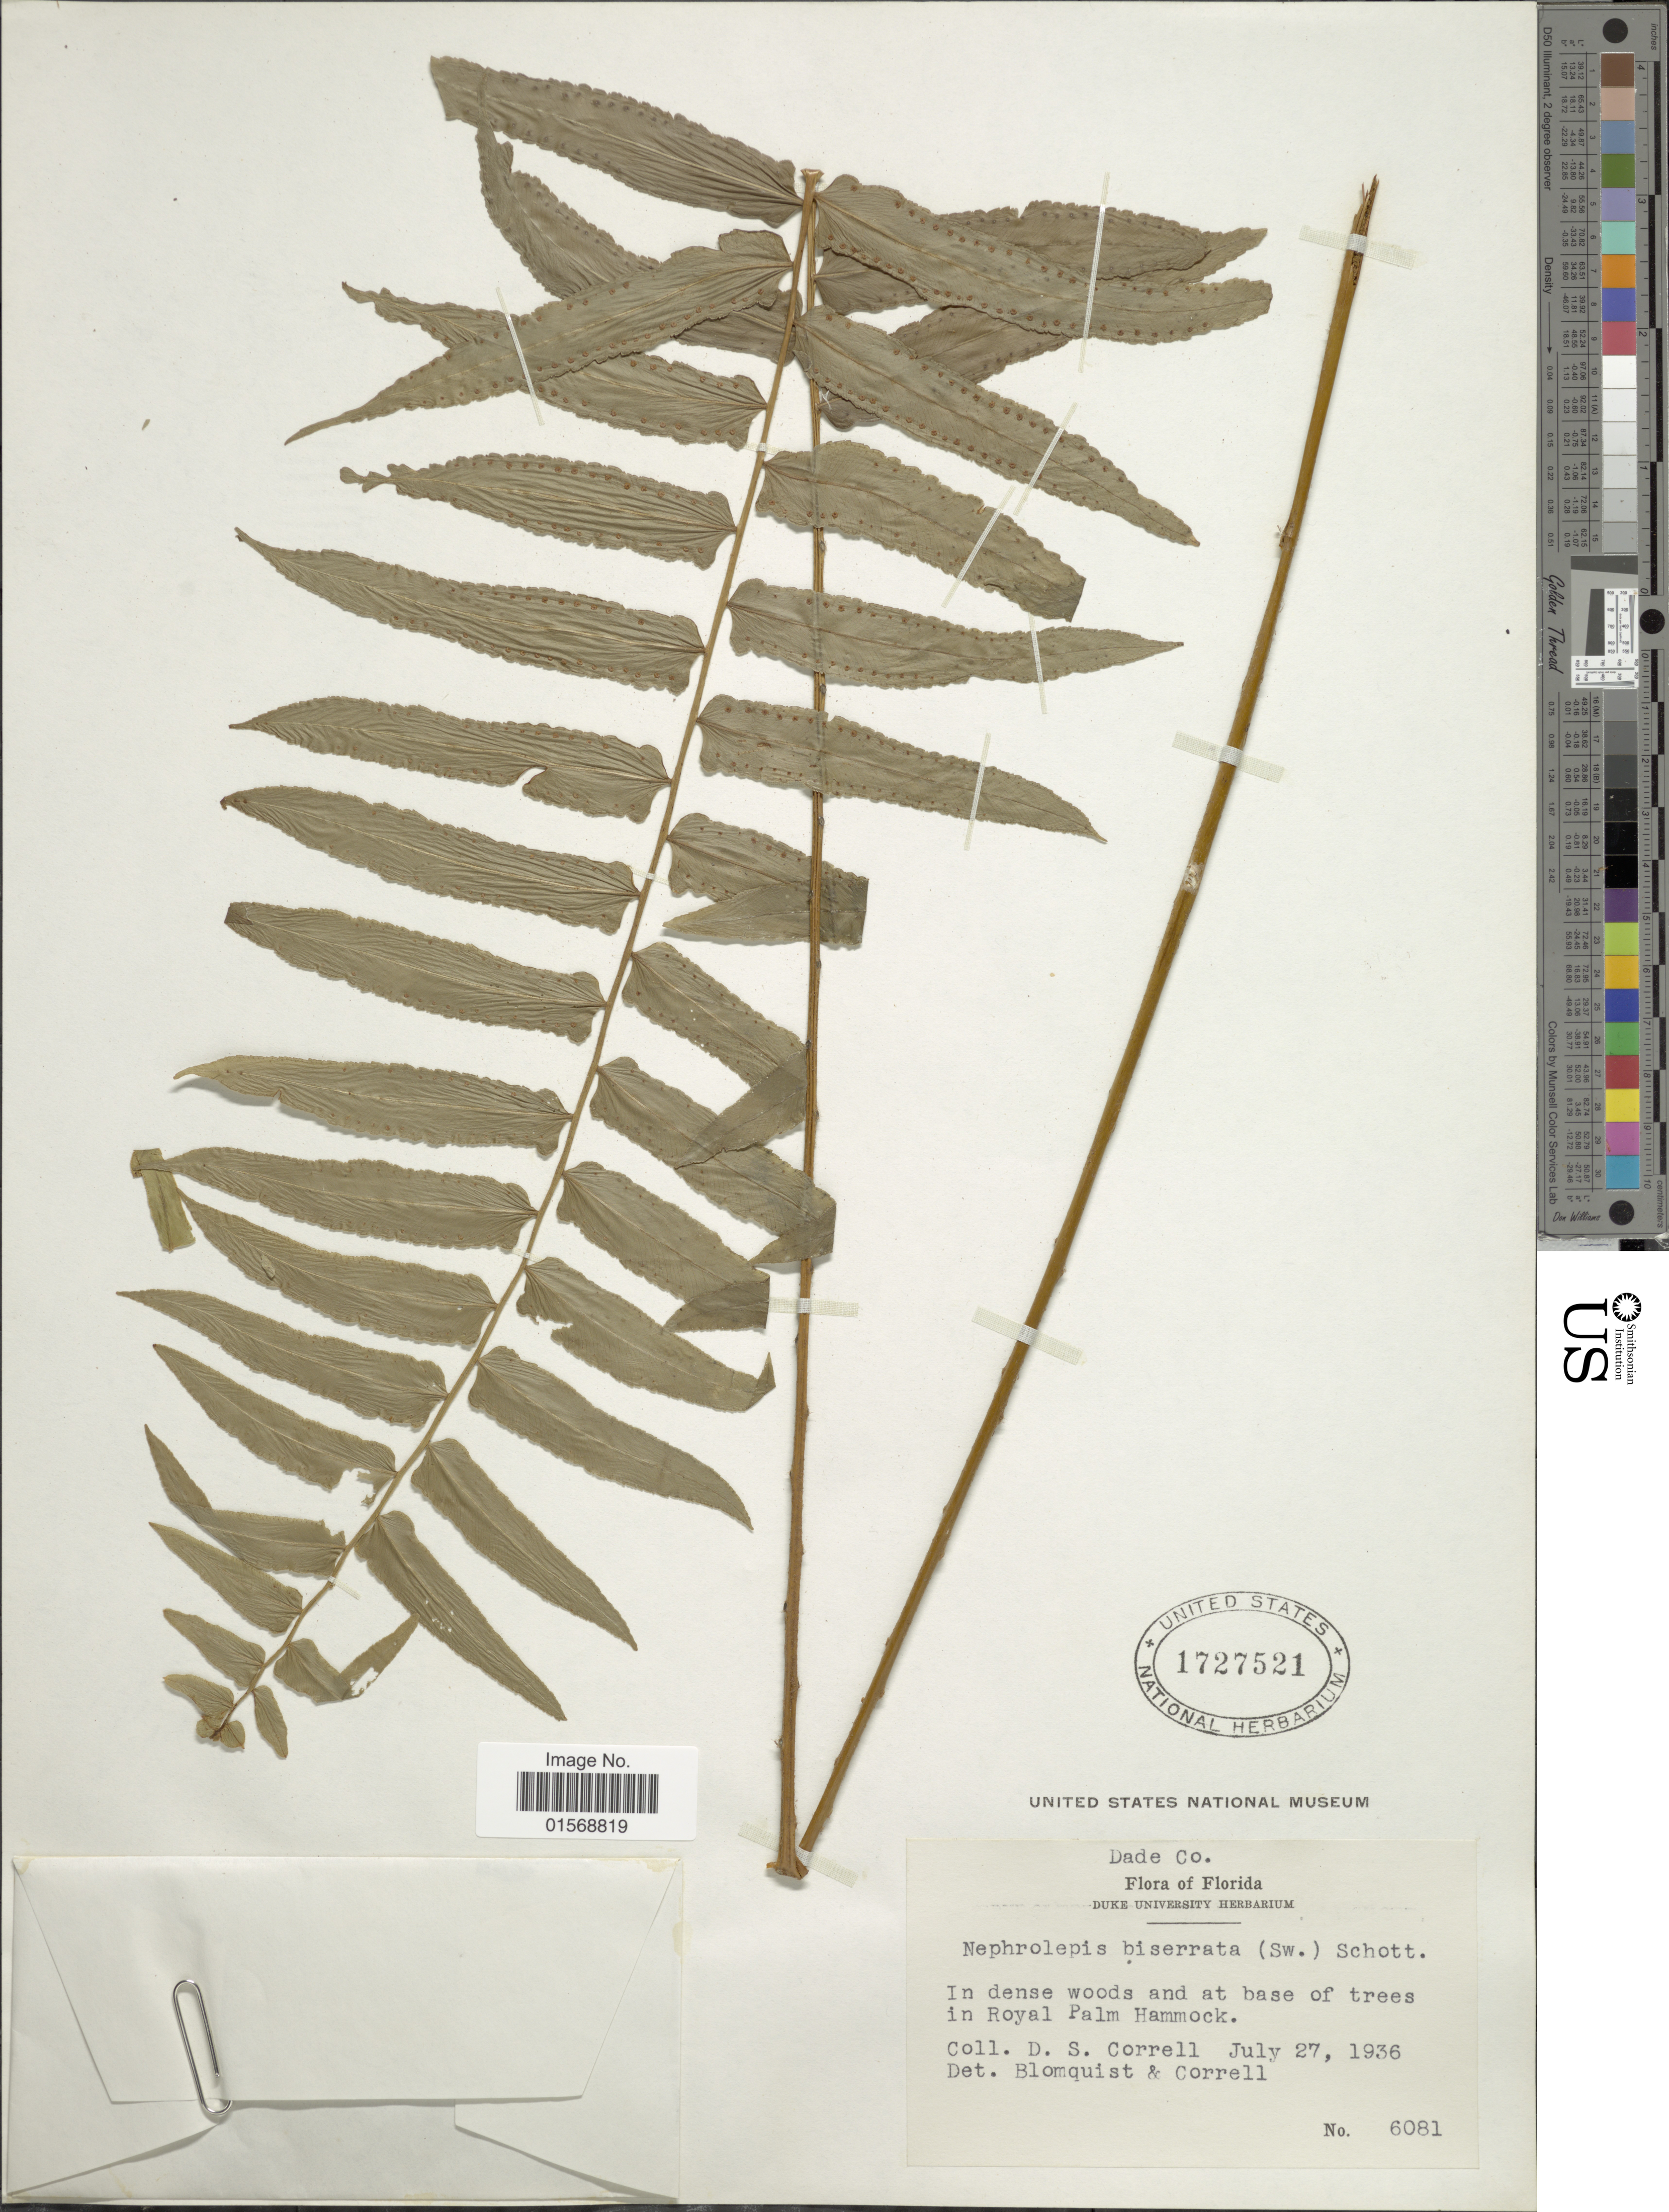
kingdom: Plantae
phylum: Tracheophyta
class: Polypodiopsida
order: Polypodiales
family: Nephrolepidaceae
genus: Nephrolepis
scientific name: Nephrolepis biserrata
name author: (Sw.) Schott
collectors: D. S. Correll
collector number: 6081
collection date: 1936-07-27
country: United States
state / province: Florida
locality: Dade Co. In dense wood and at base of trees in Royal Palm Hammock.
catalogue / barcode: US 1727521